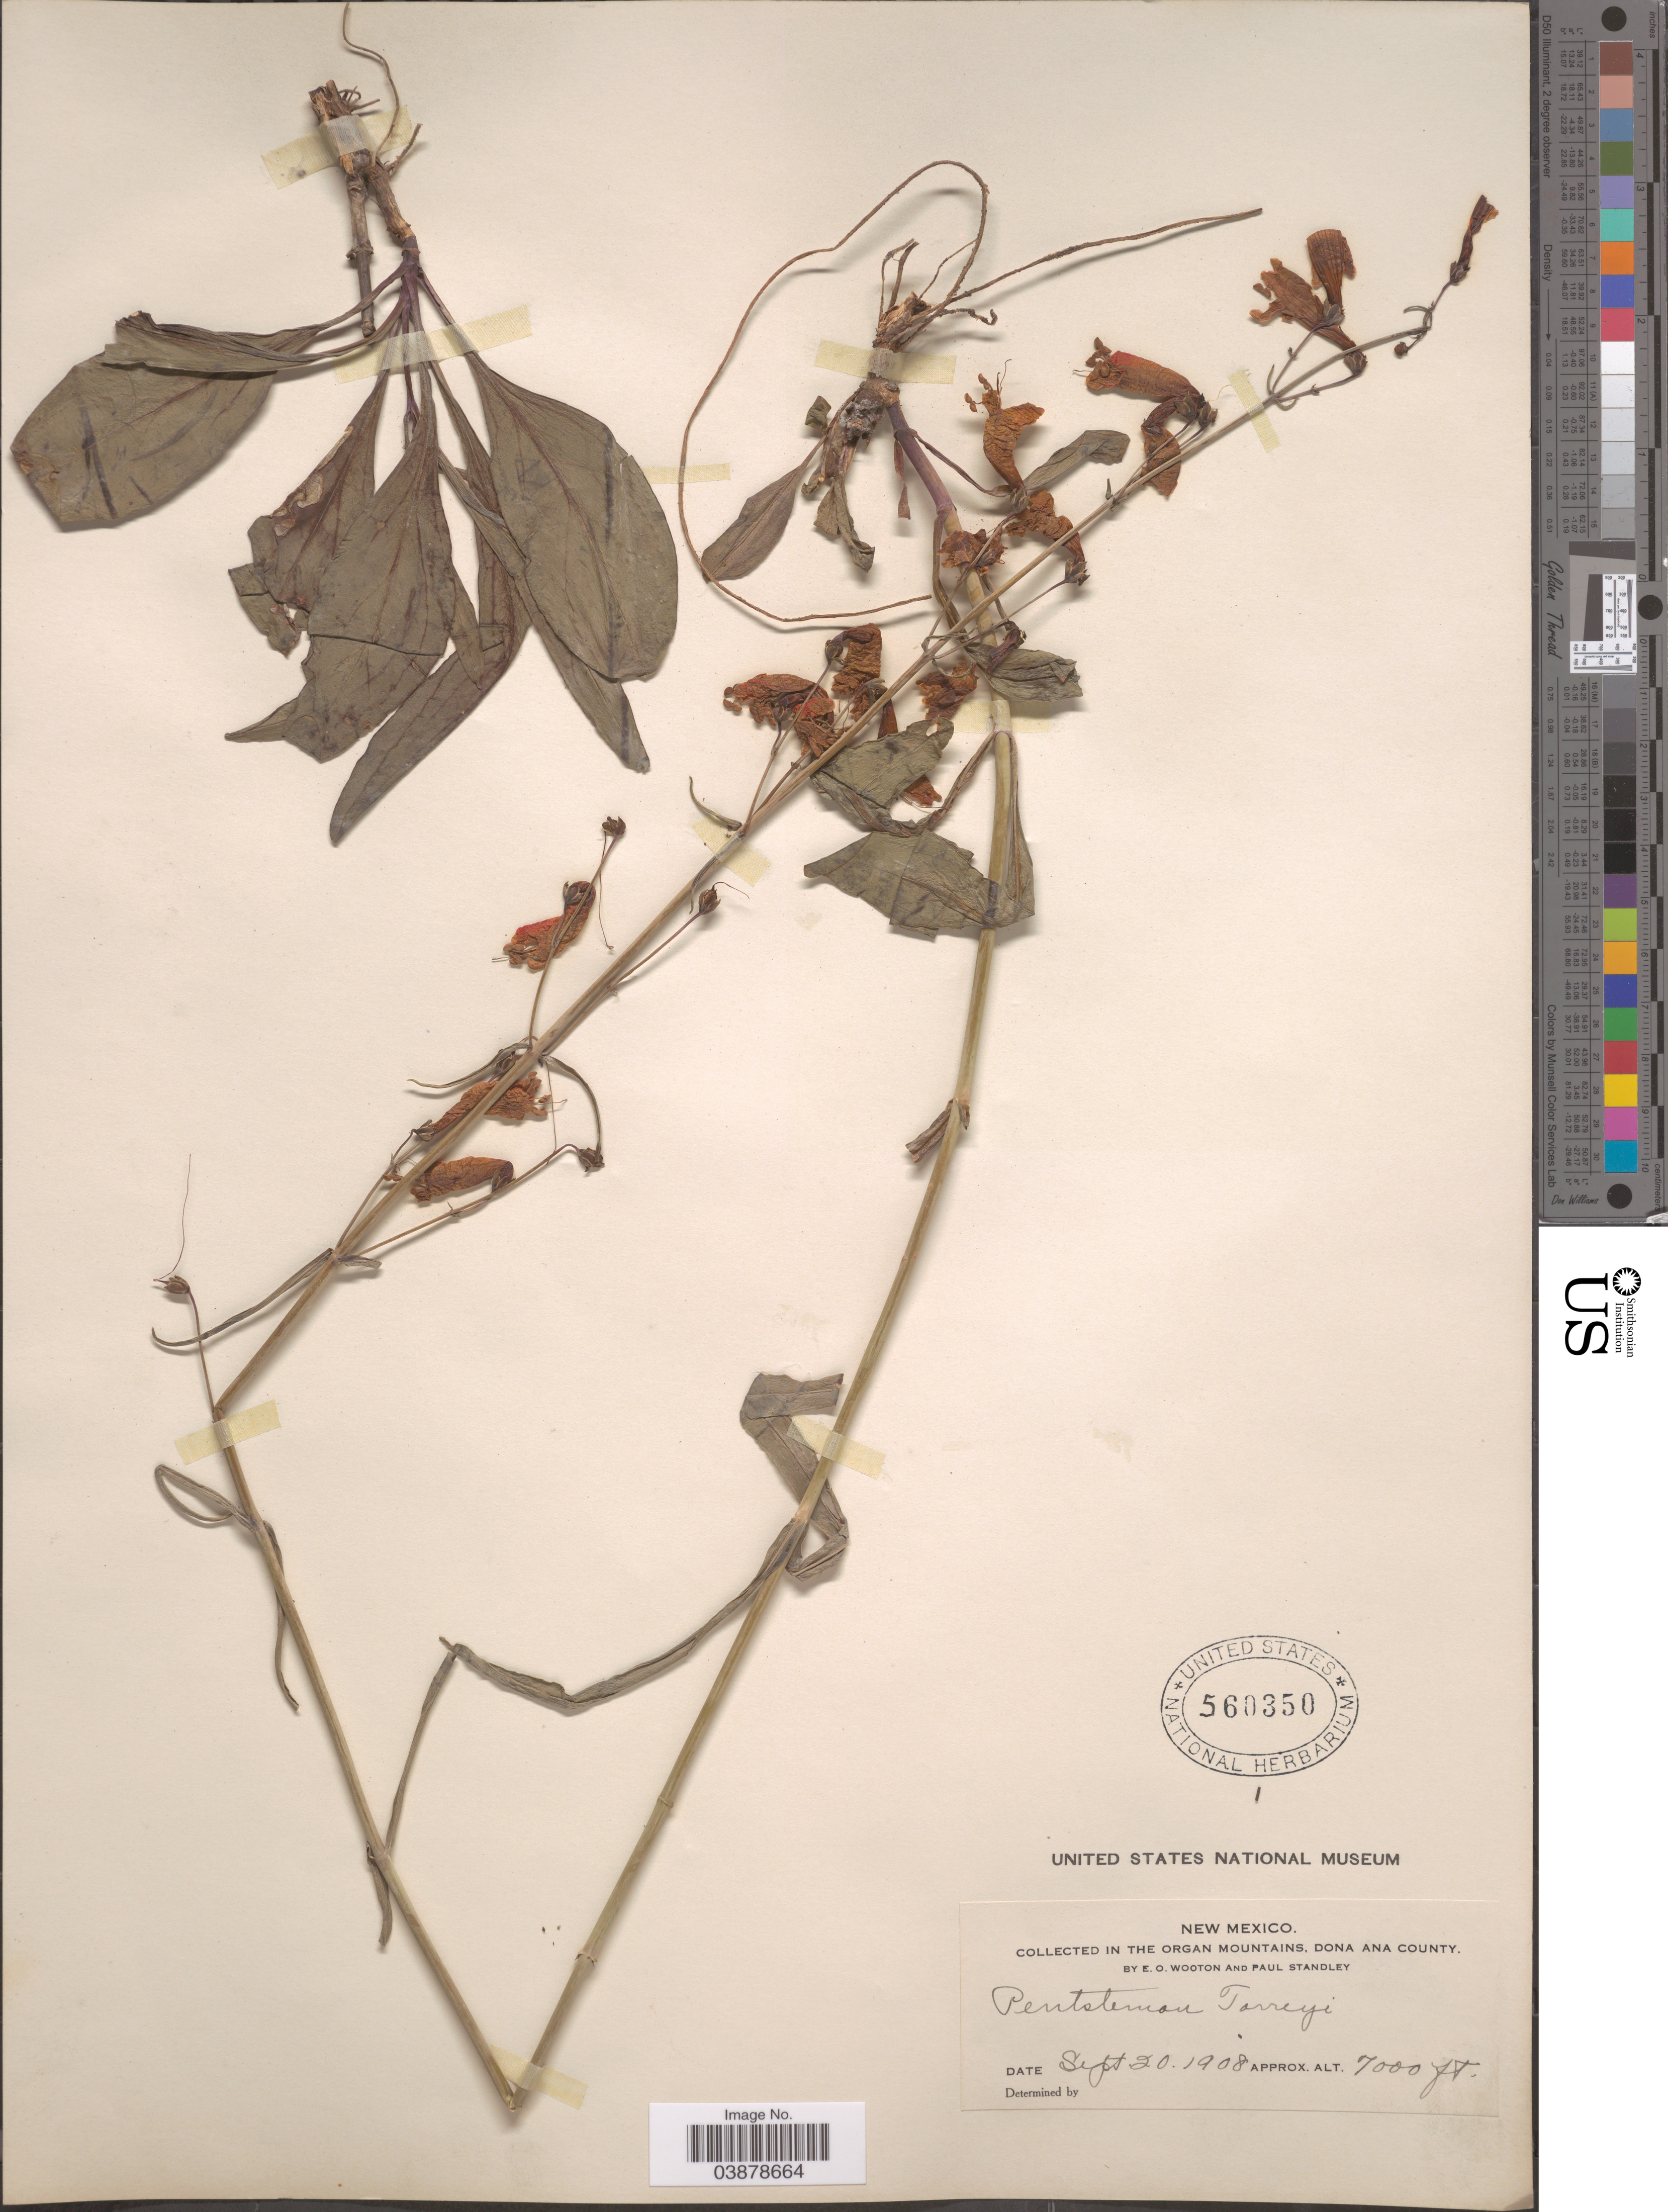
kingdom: Plantae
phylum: Tracheophyta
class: Magnoliopsida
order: Lamiales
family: Plantaginaceae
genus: Penstemon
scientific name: Penstemon torreyi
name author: Benth.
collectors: E. O. Wooton & P. C. Standley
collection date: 1908-09-20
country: United States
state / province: New Mexico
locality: In the Organ Mountains, Dona Ana County.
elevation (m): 2134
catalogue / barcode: US 560350